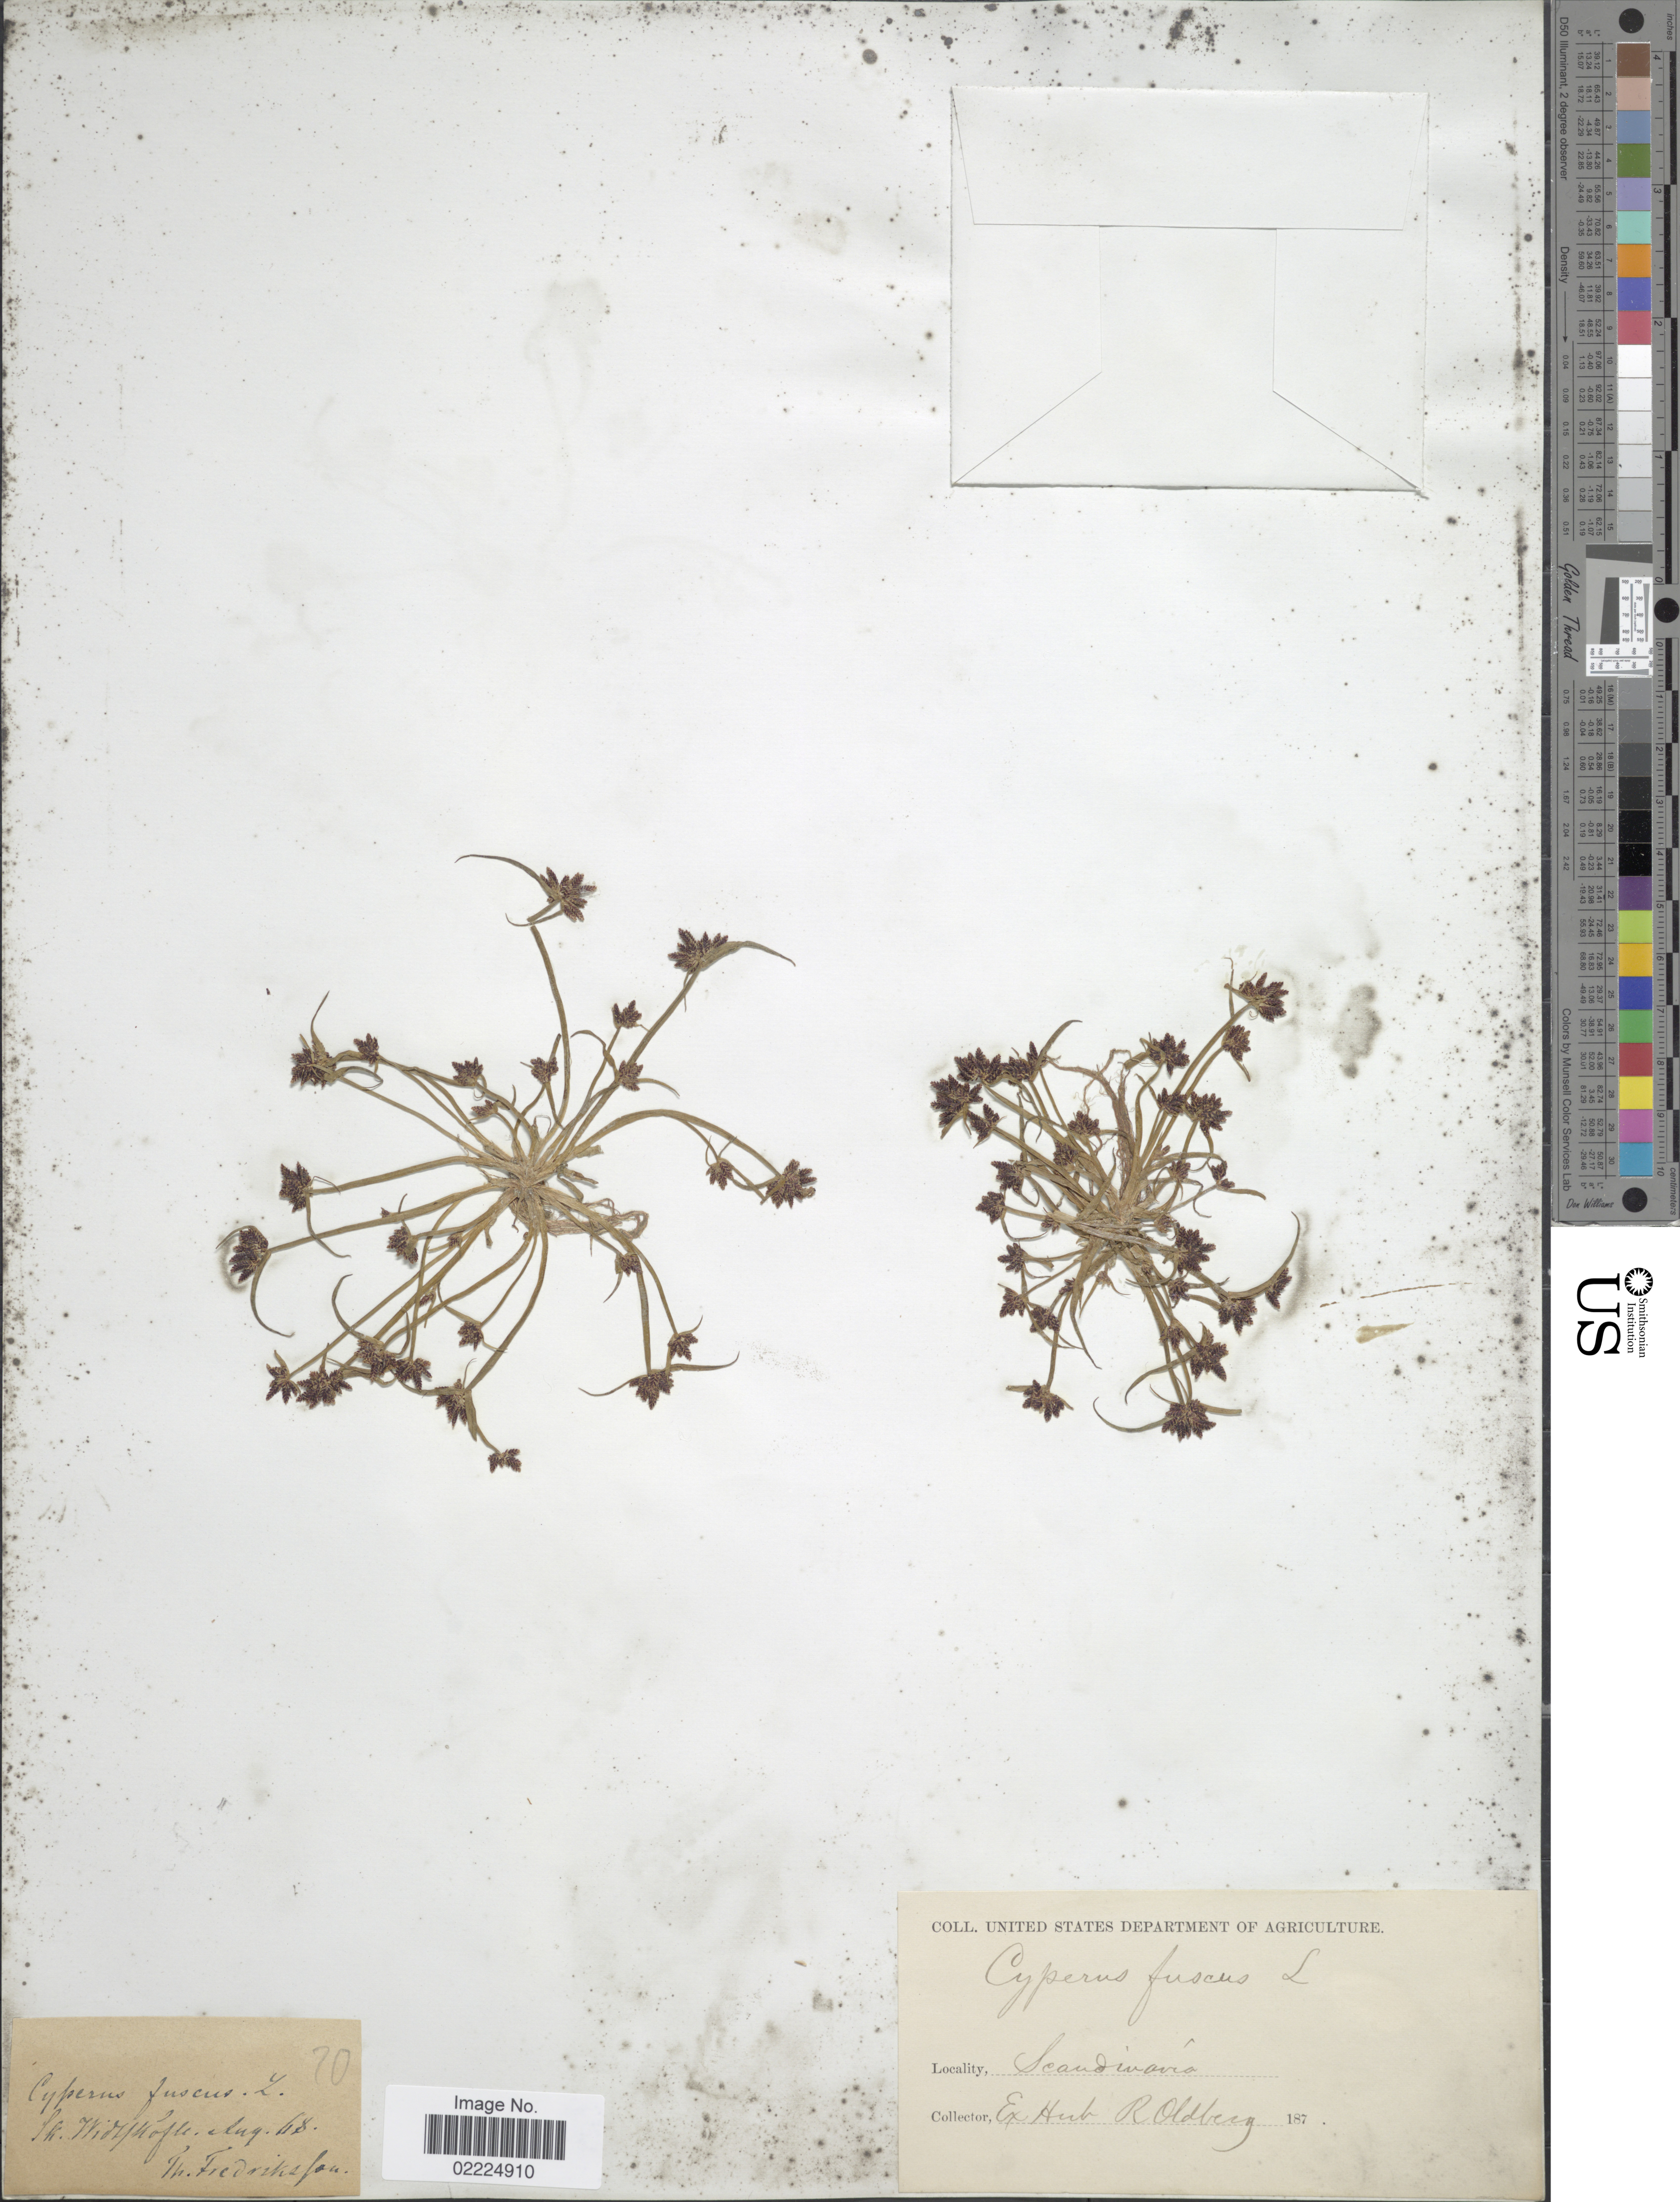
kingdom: Plantae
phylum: Tracheophyta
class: Liliopsida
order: Poales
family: Cyperaceae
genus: Cyperus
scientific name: Cyperus fuscus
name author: L.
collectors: T. Fredriksson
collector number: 70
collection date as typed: Transcribed d/m/y: /8/68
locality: Sk. Wid [illegible text]hofte. Scandinavia